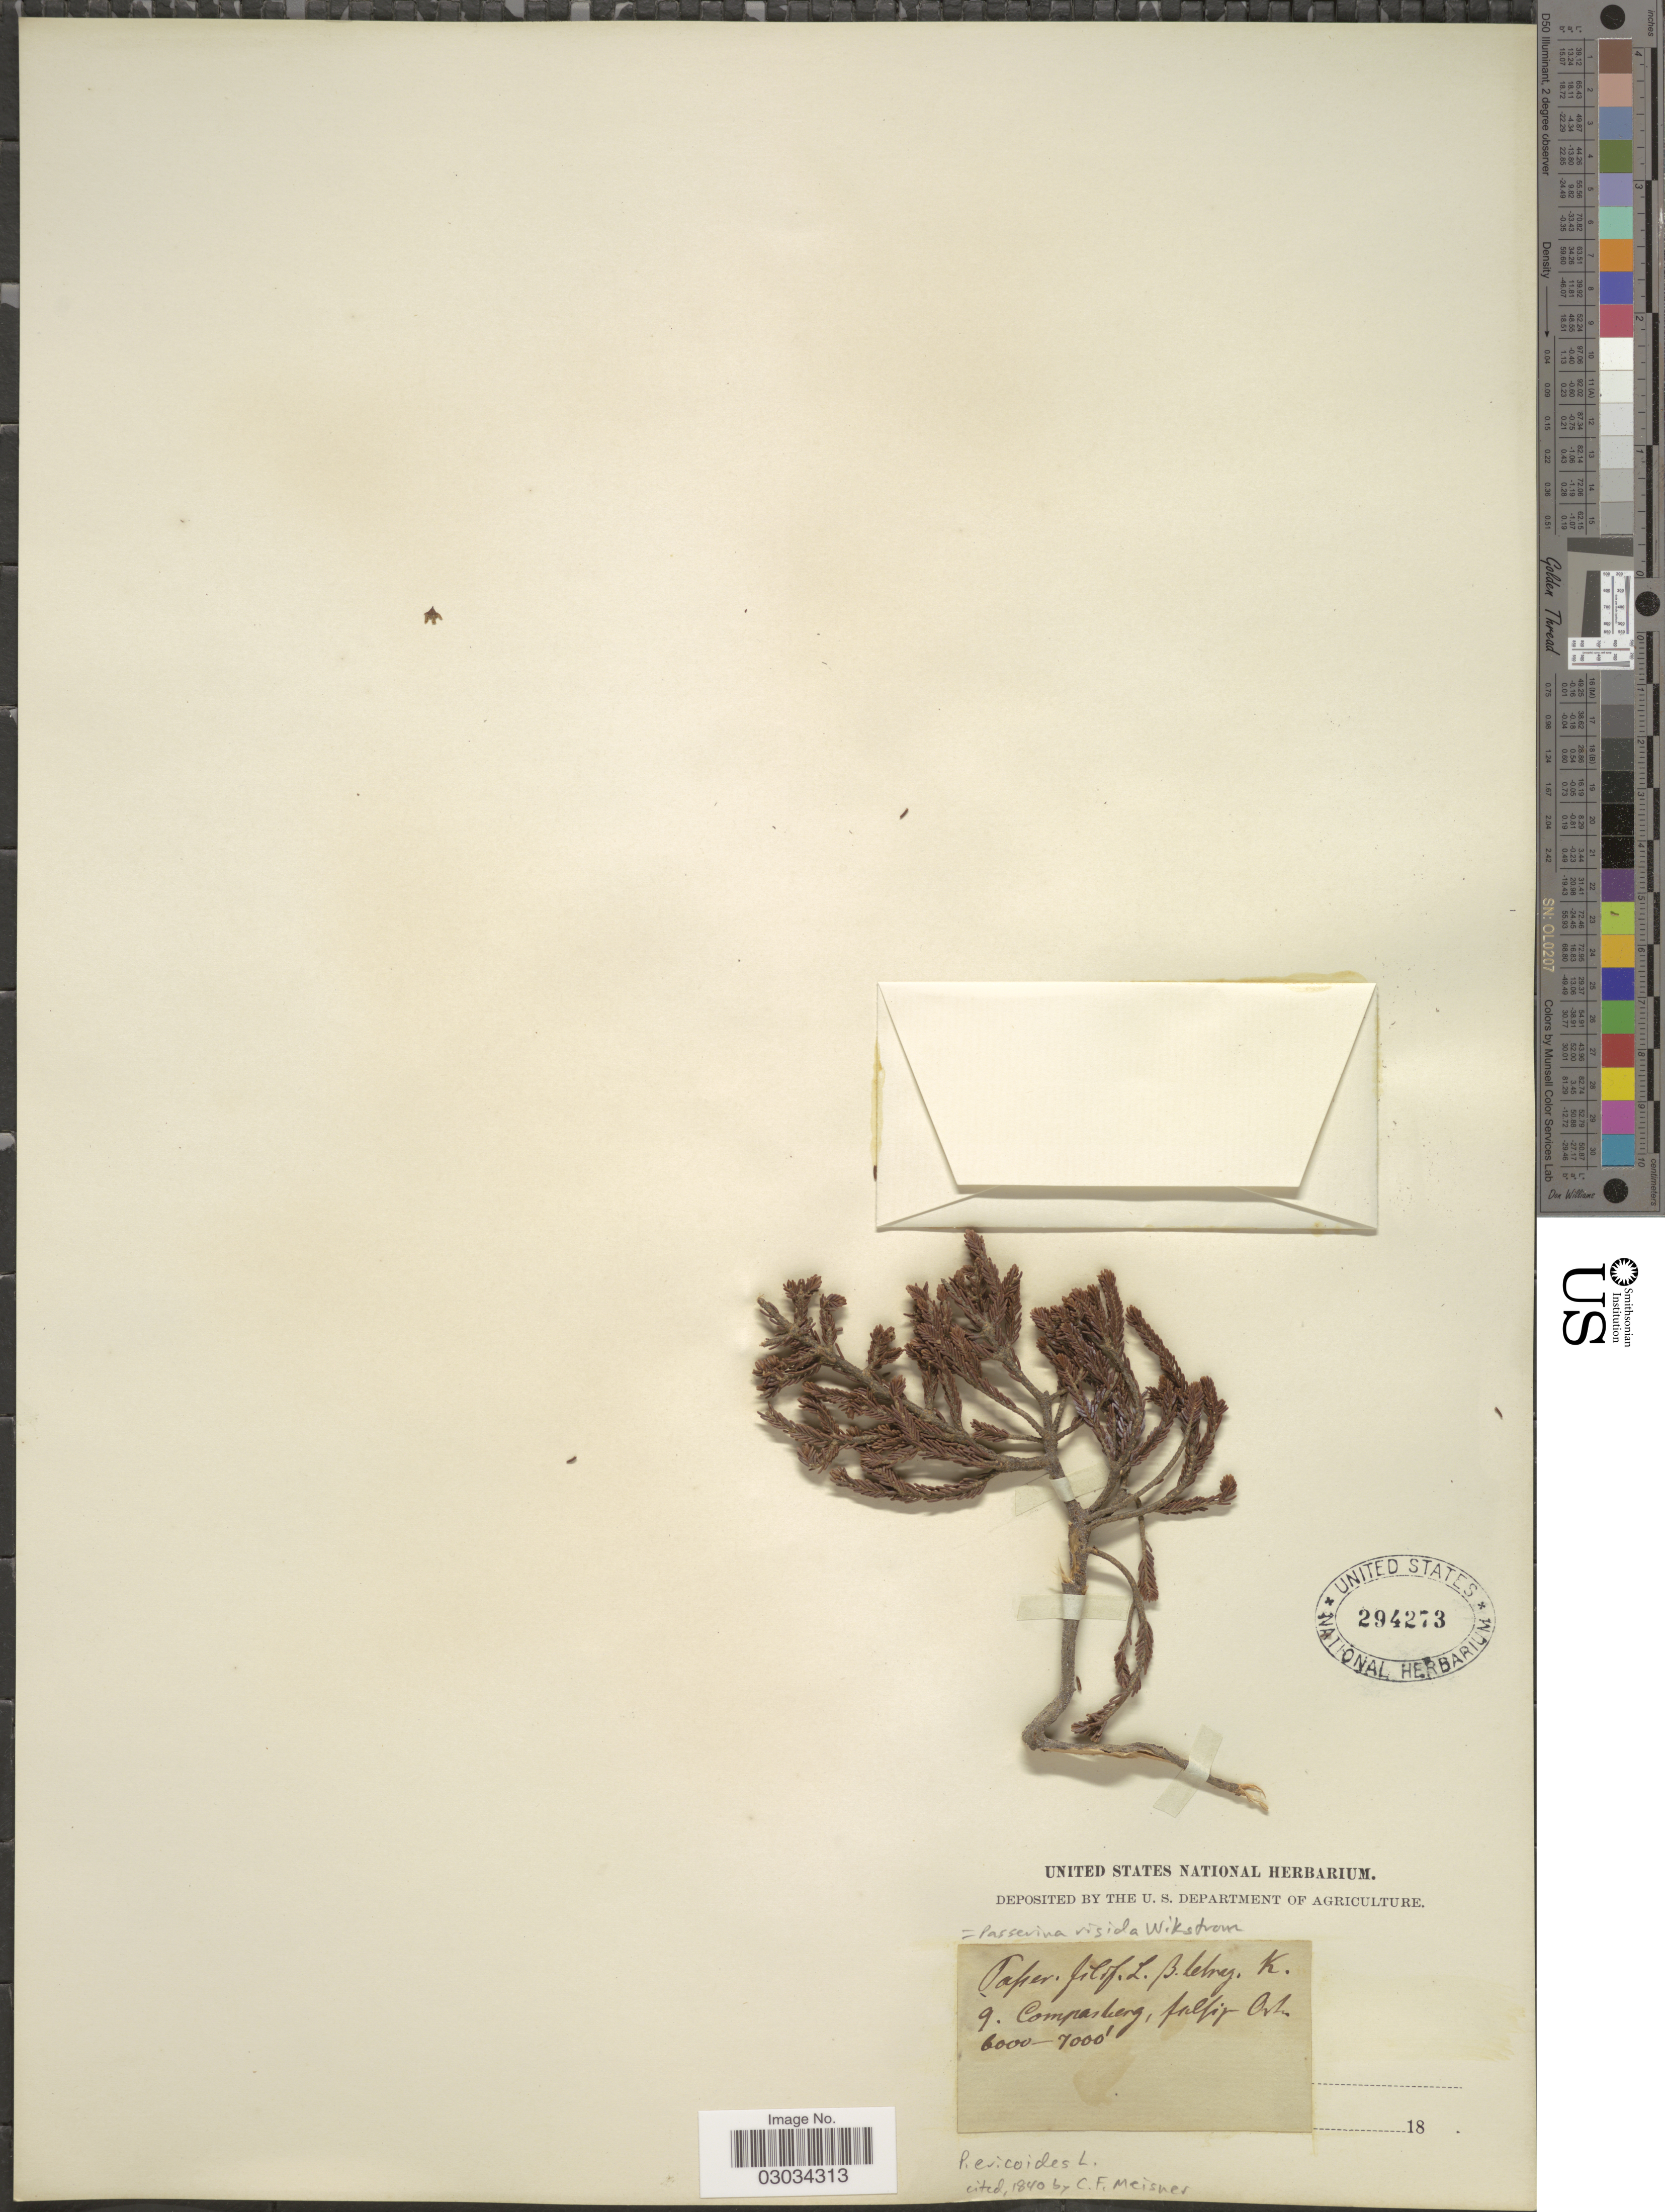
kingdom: Plantae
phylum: Tracheophyta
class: Magnoliopsida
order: Malvales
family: Thymelaeaceae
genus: Passerina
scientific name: Passerina rigida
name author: Wikstr.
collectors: ex herb. United States National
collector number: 9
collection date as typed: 18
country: South Africa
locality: Compasberg.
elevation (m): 1829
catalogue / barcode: US 294273